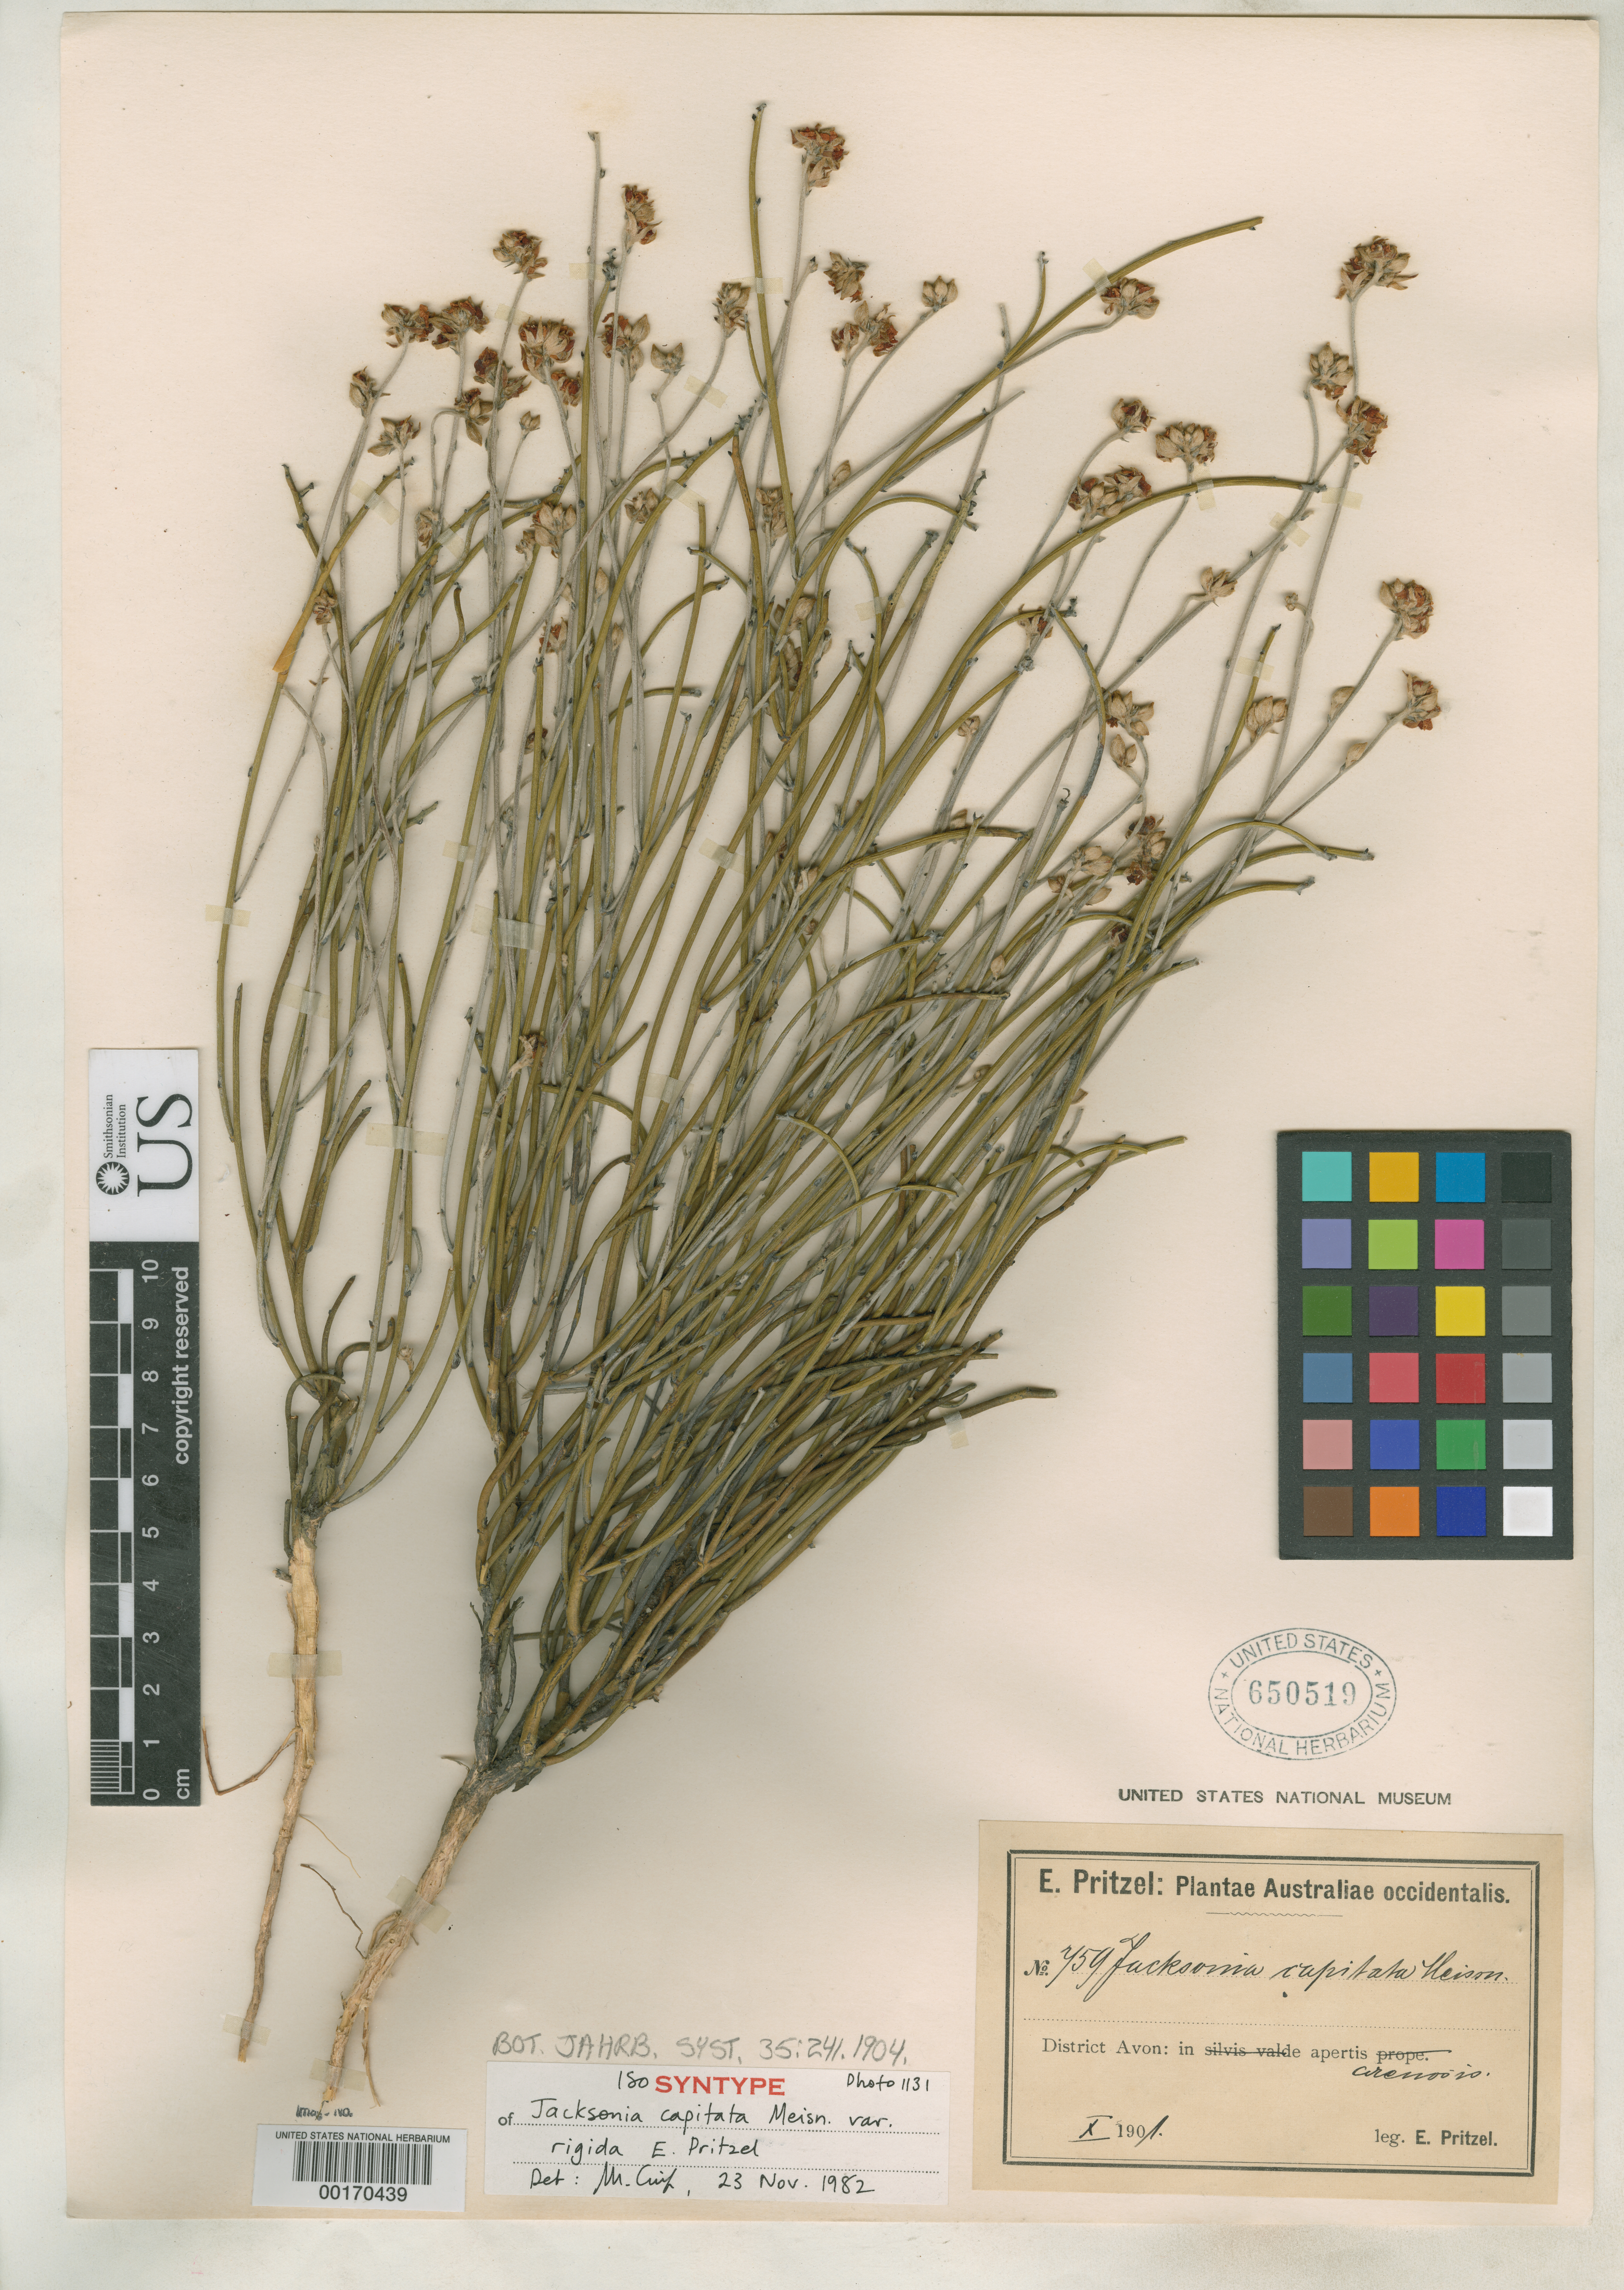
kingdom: Plantae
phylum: Tracheophyta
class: Magnoliopsida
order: Fabales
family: Fabaceae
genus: Jacksonia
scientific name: Jacksonia capitata var. rigida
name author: E. Pritz.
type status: Isosyntype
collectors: E. G. Pritzel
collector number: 459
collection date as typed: Oct 1901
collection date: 1901-10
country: Australia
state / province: Western Australia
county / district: Avon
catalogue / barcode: US 650519